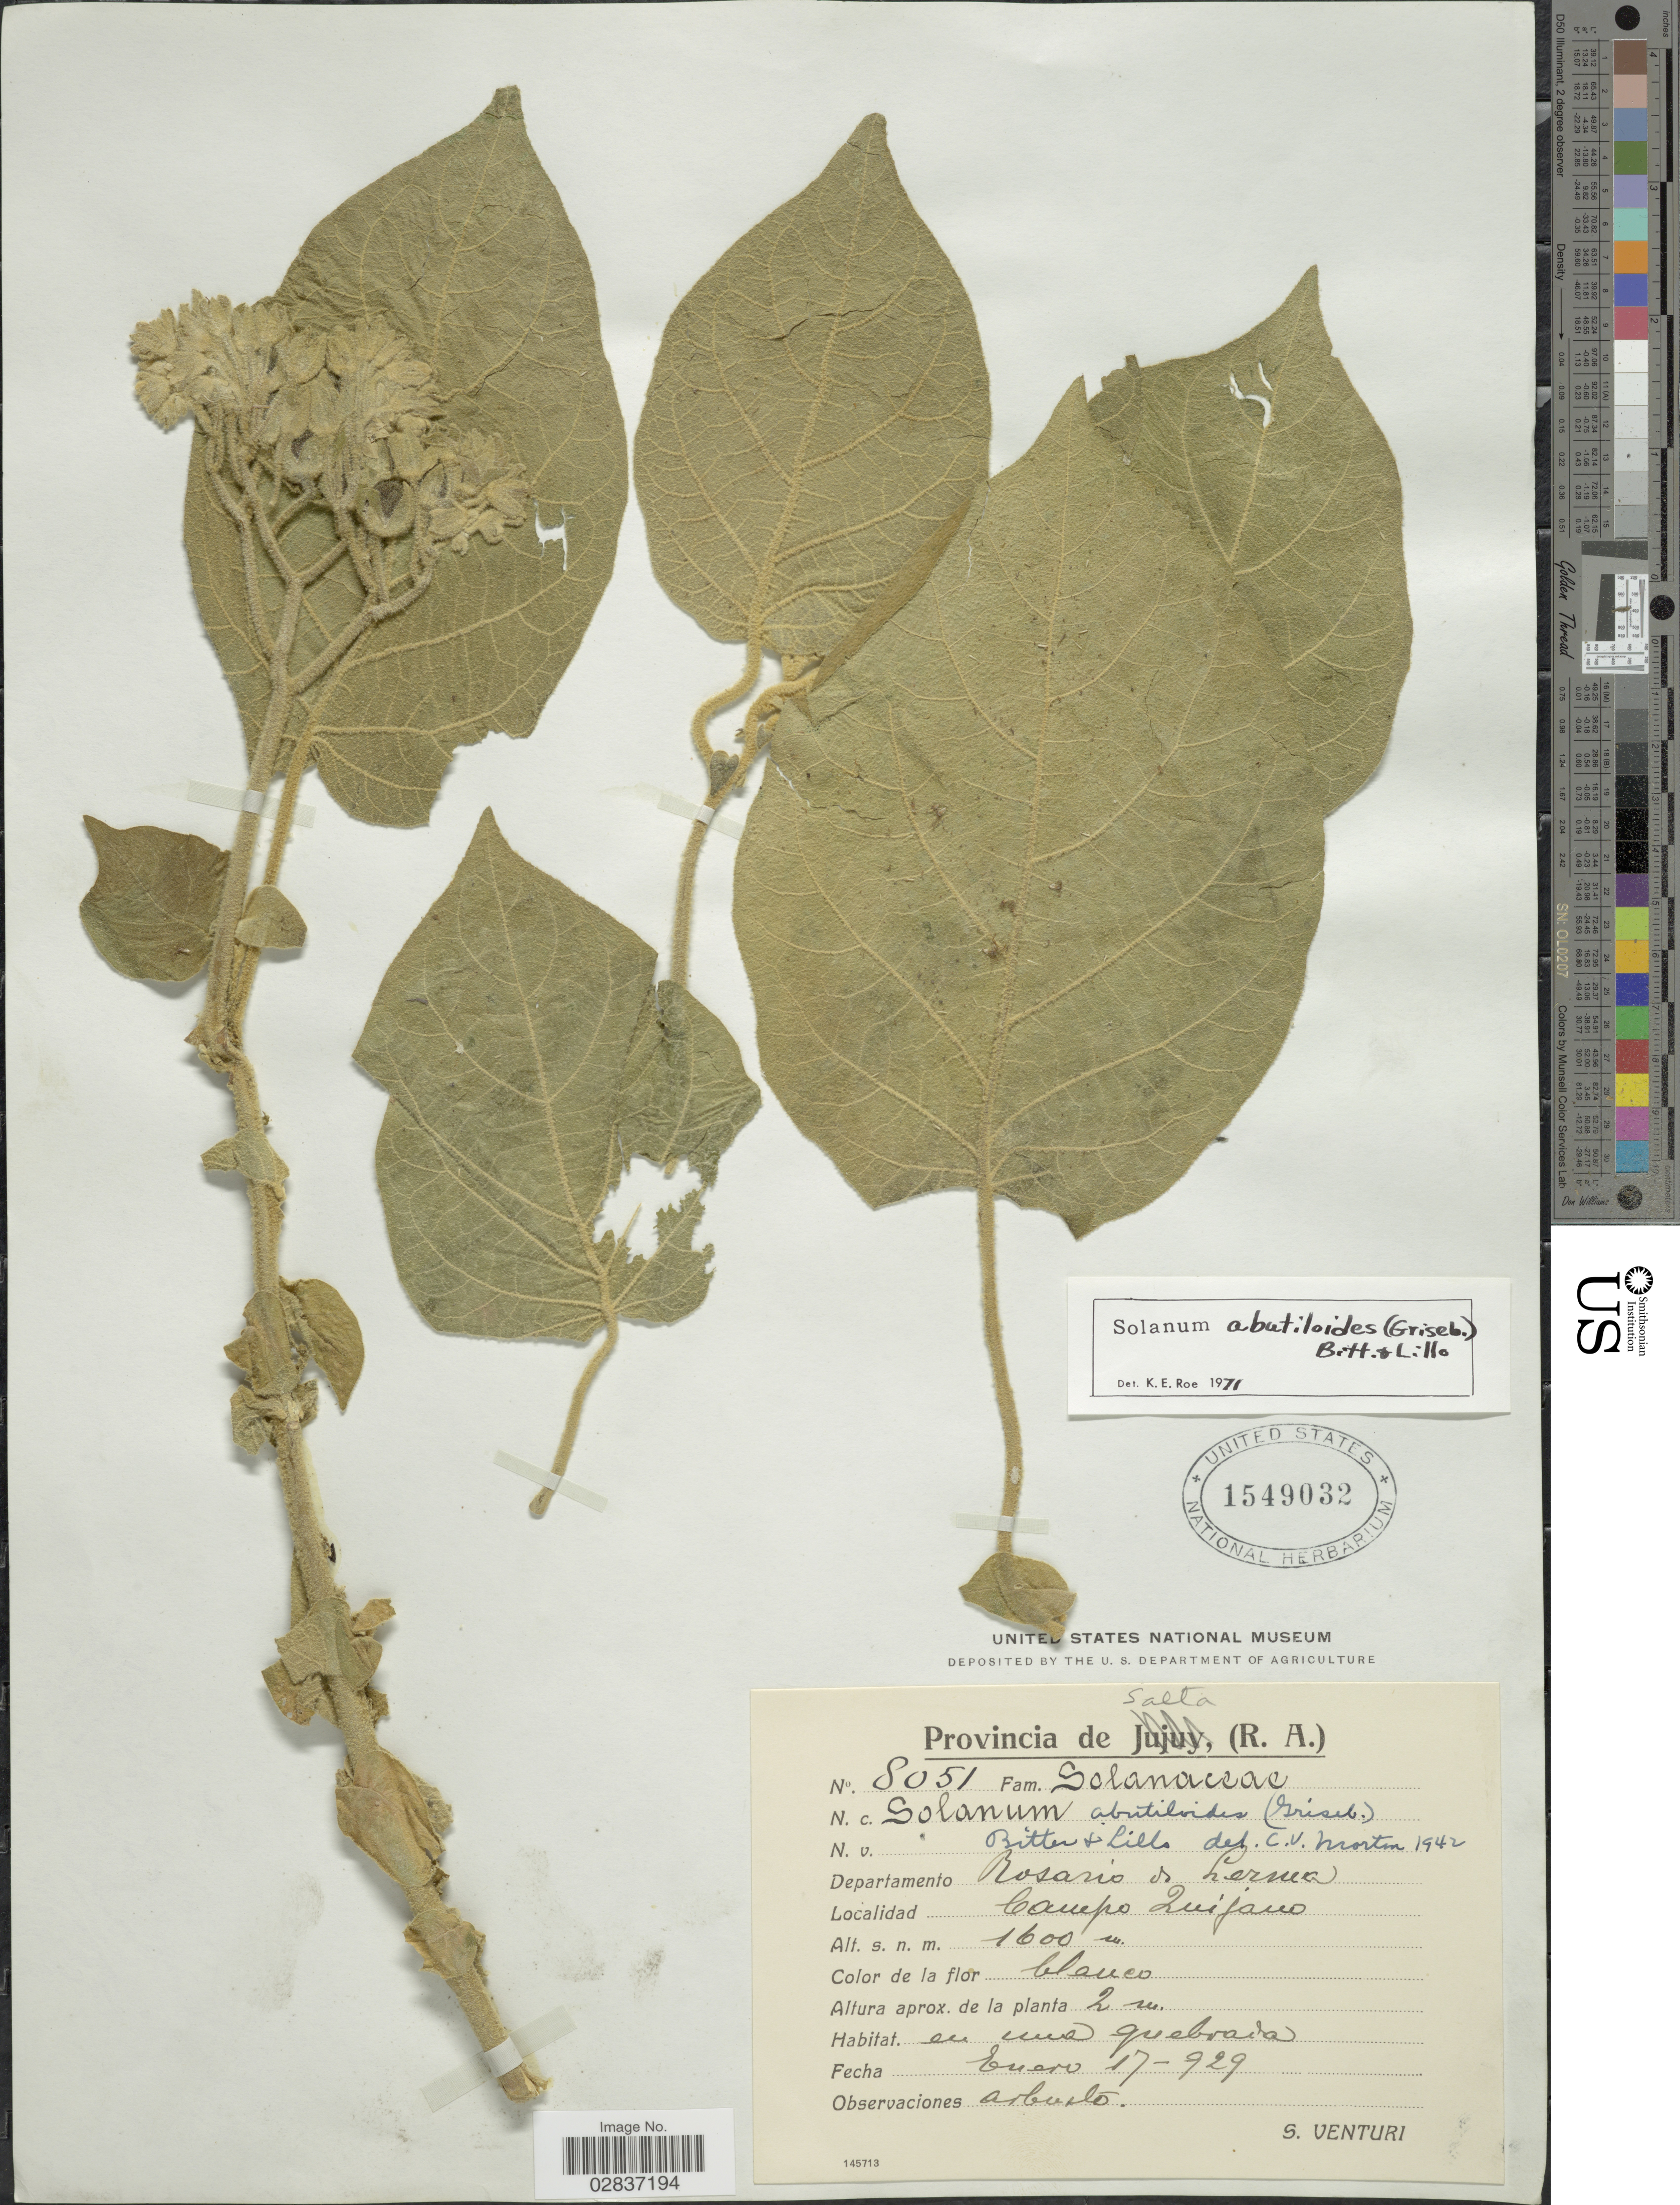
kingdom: Plantae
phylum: Tracheophyta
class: Magnoliopsida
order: Solanales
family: Solanaceae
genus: Solanum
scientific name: Solanum abutiloides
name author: (Griseb.) Bitter & Lillo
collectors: S. Venturi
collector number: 8051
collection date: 1929-01-17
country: Argentina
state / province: Salta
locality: Departamento Rosario de Lerrma, Campo Quijano.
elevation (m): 1600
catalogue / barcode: US 1549032